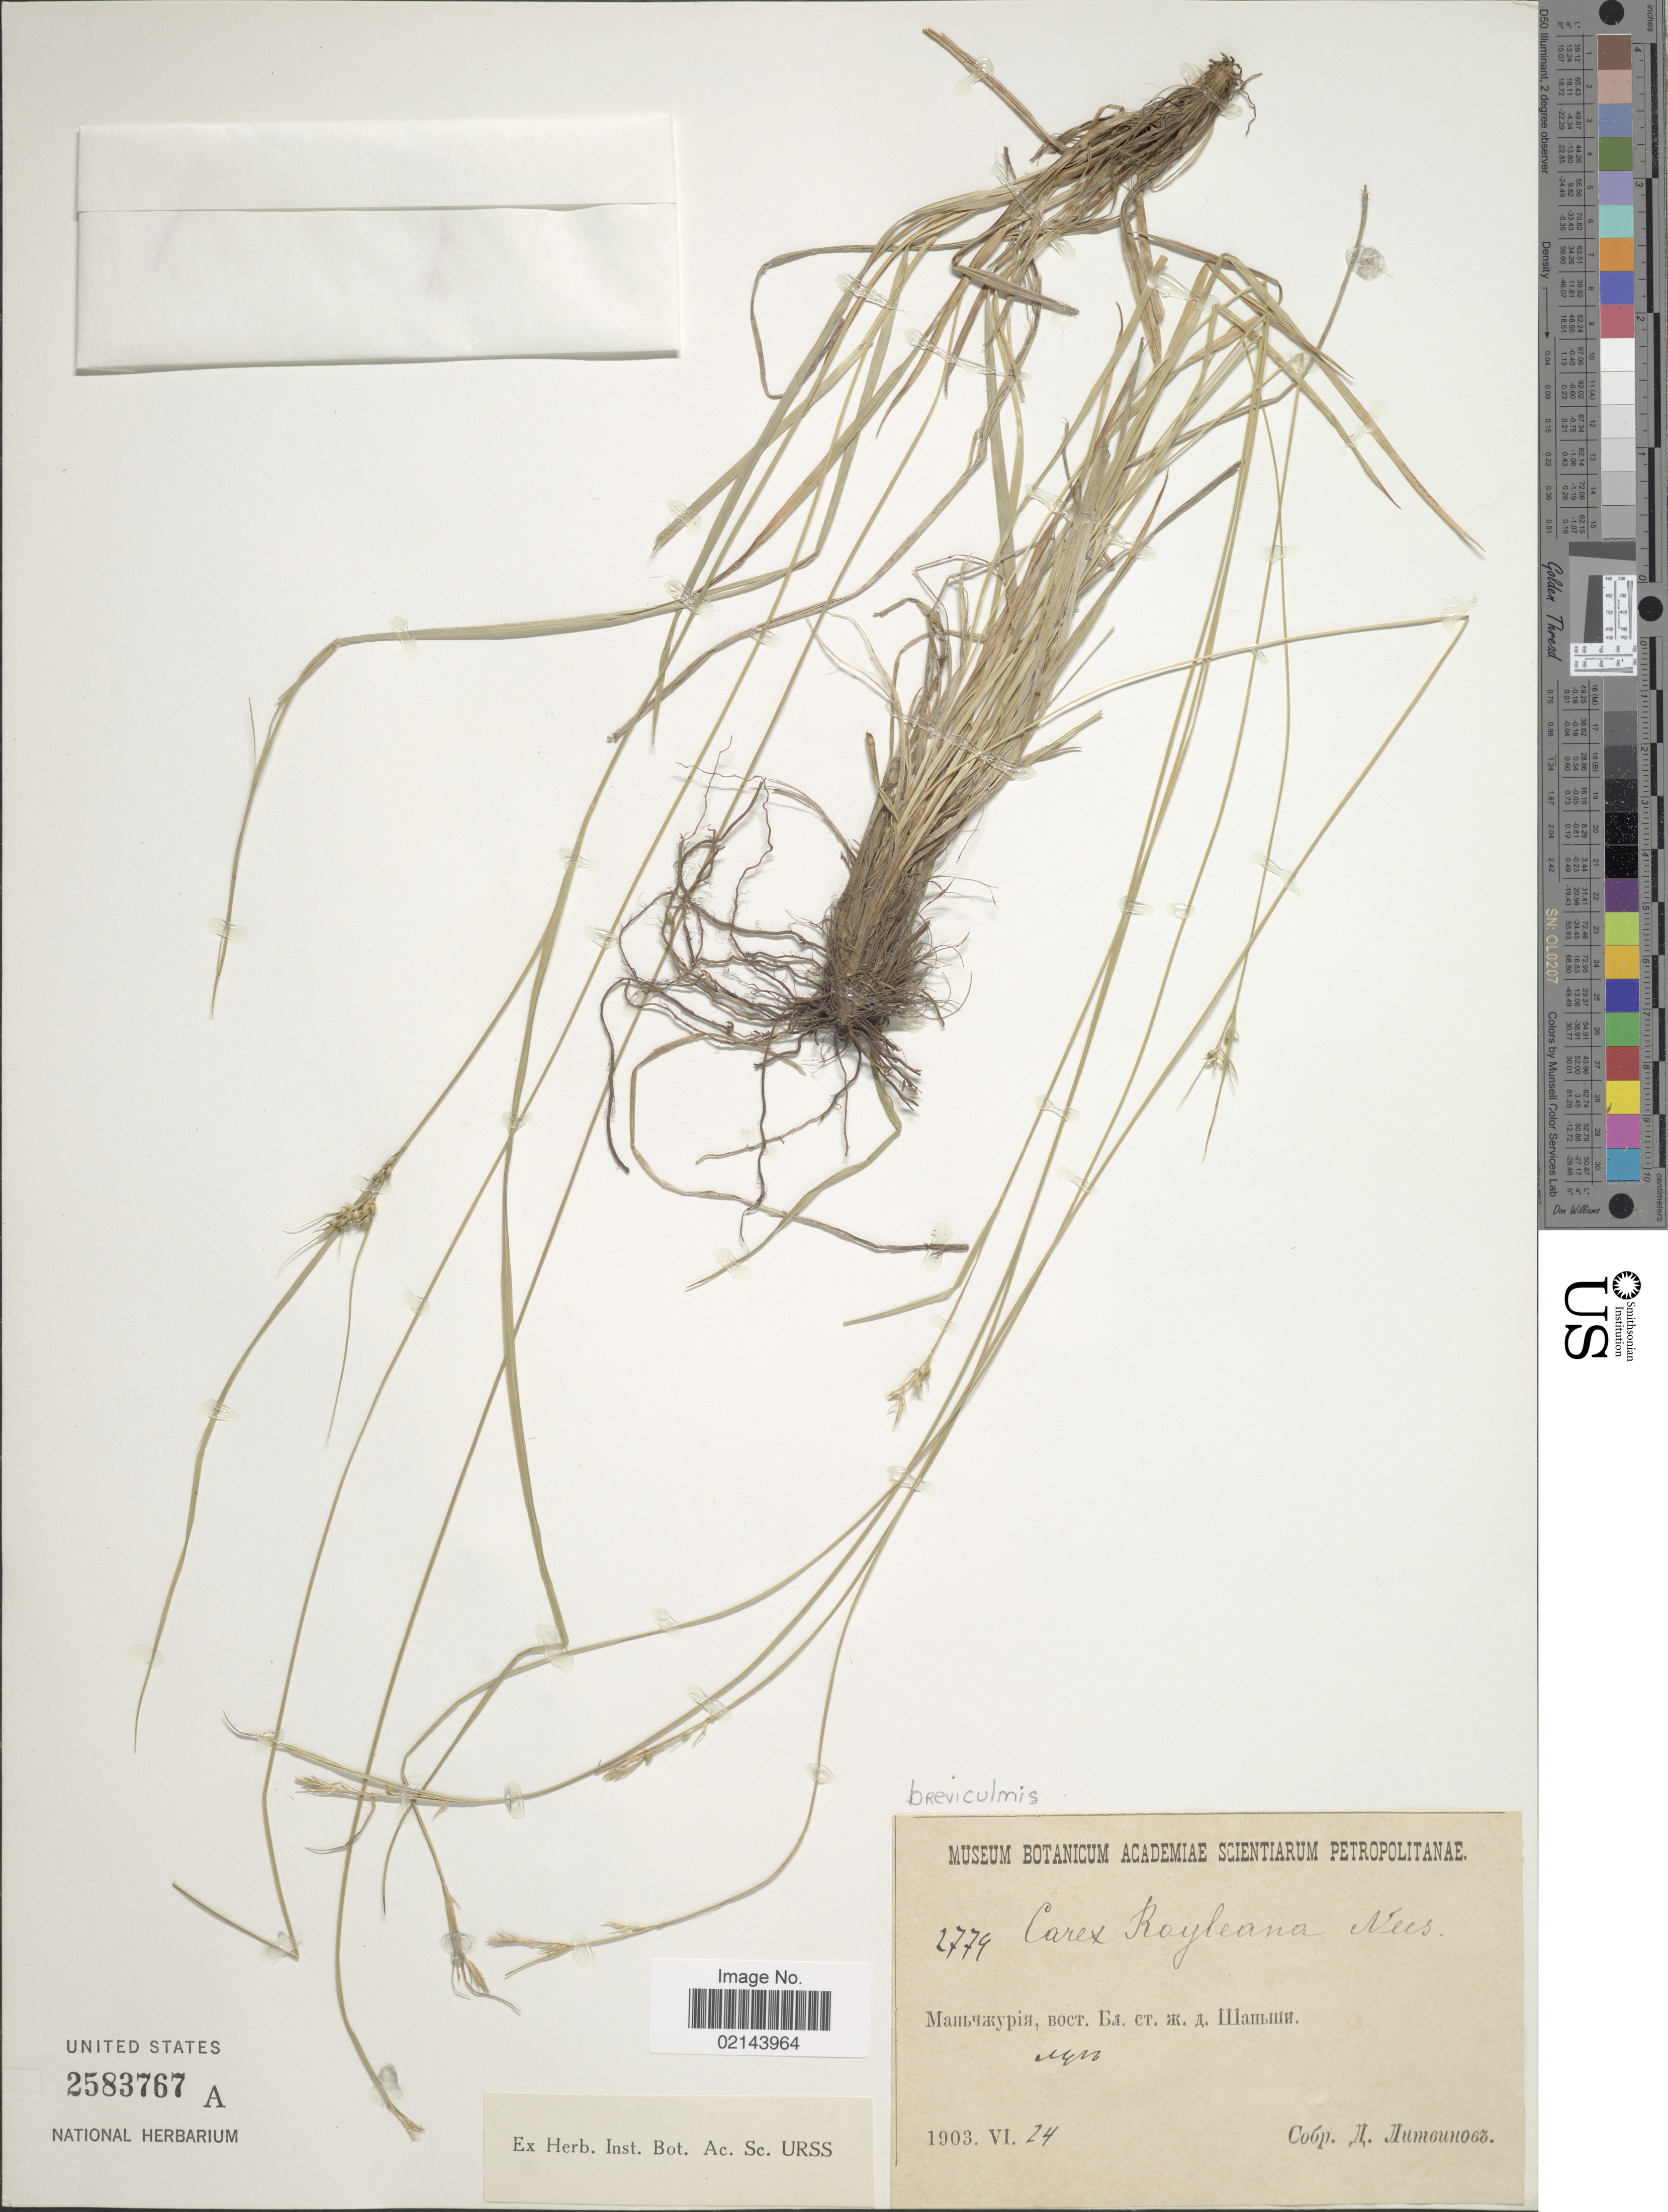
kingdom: Plantae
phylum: Tracheophyta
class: Liliopsida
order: Poales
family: Cyperaceae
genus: Carex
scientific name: Carex breviculmis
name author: R. Br.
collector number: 2774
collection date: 1903-06-24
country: U.S.S.R.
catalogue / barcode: US 2583767A